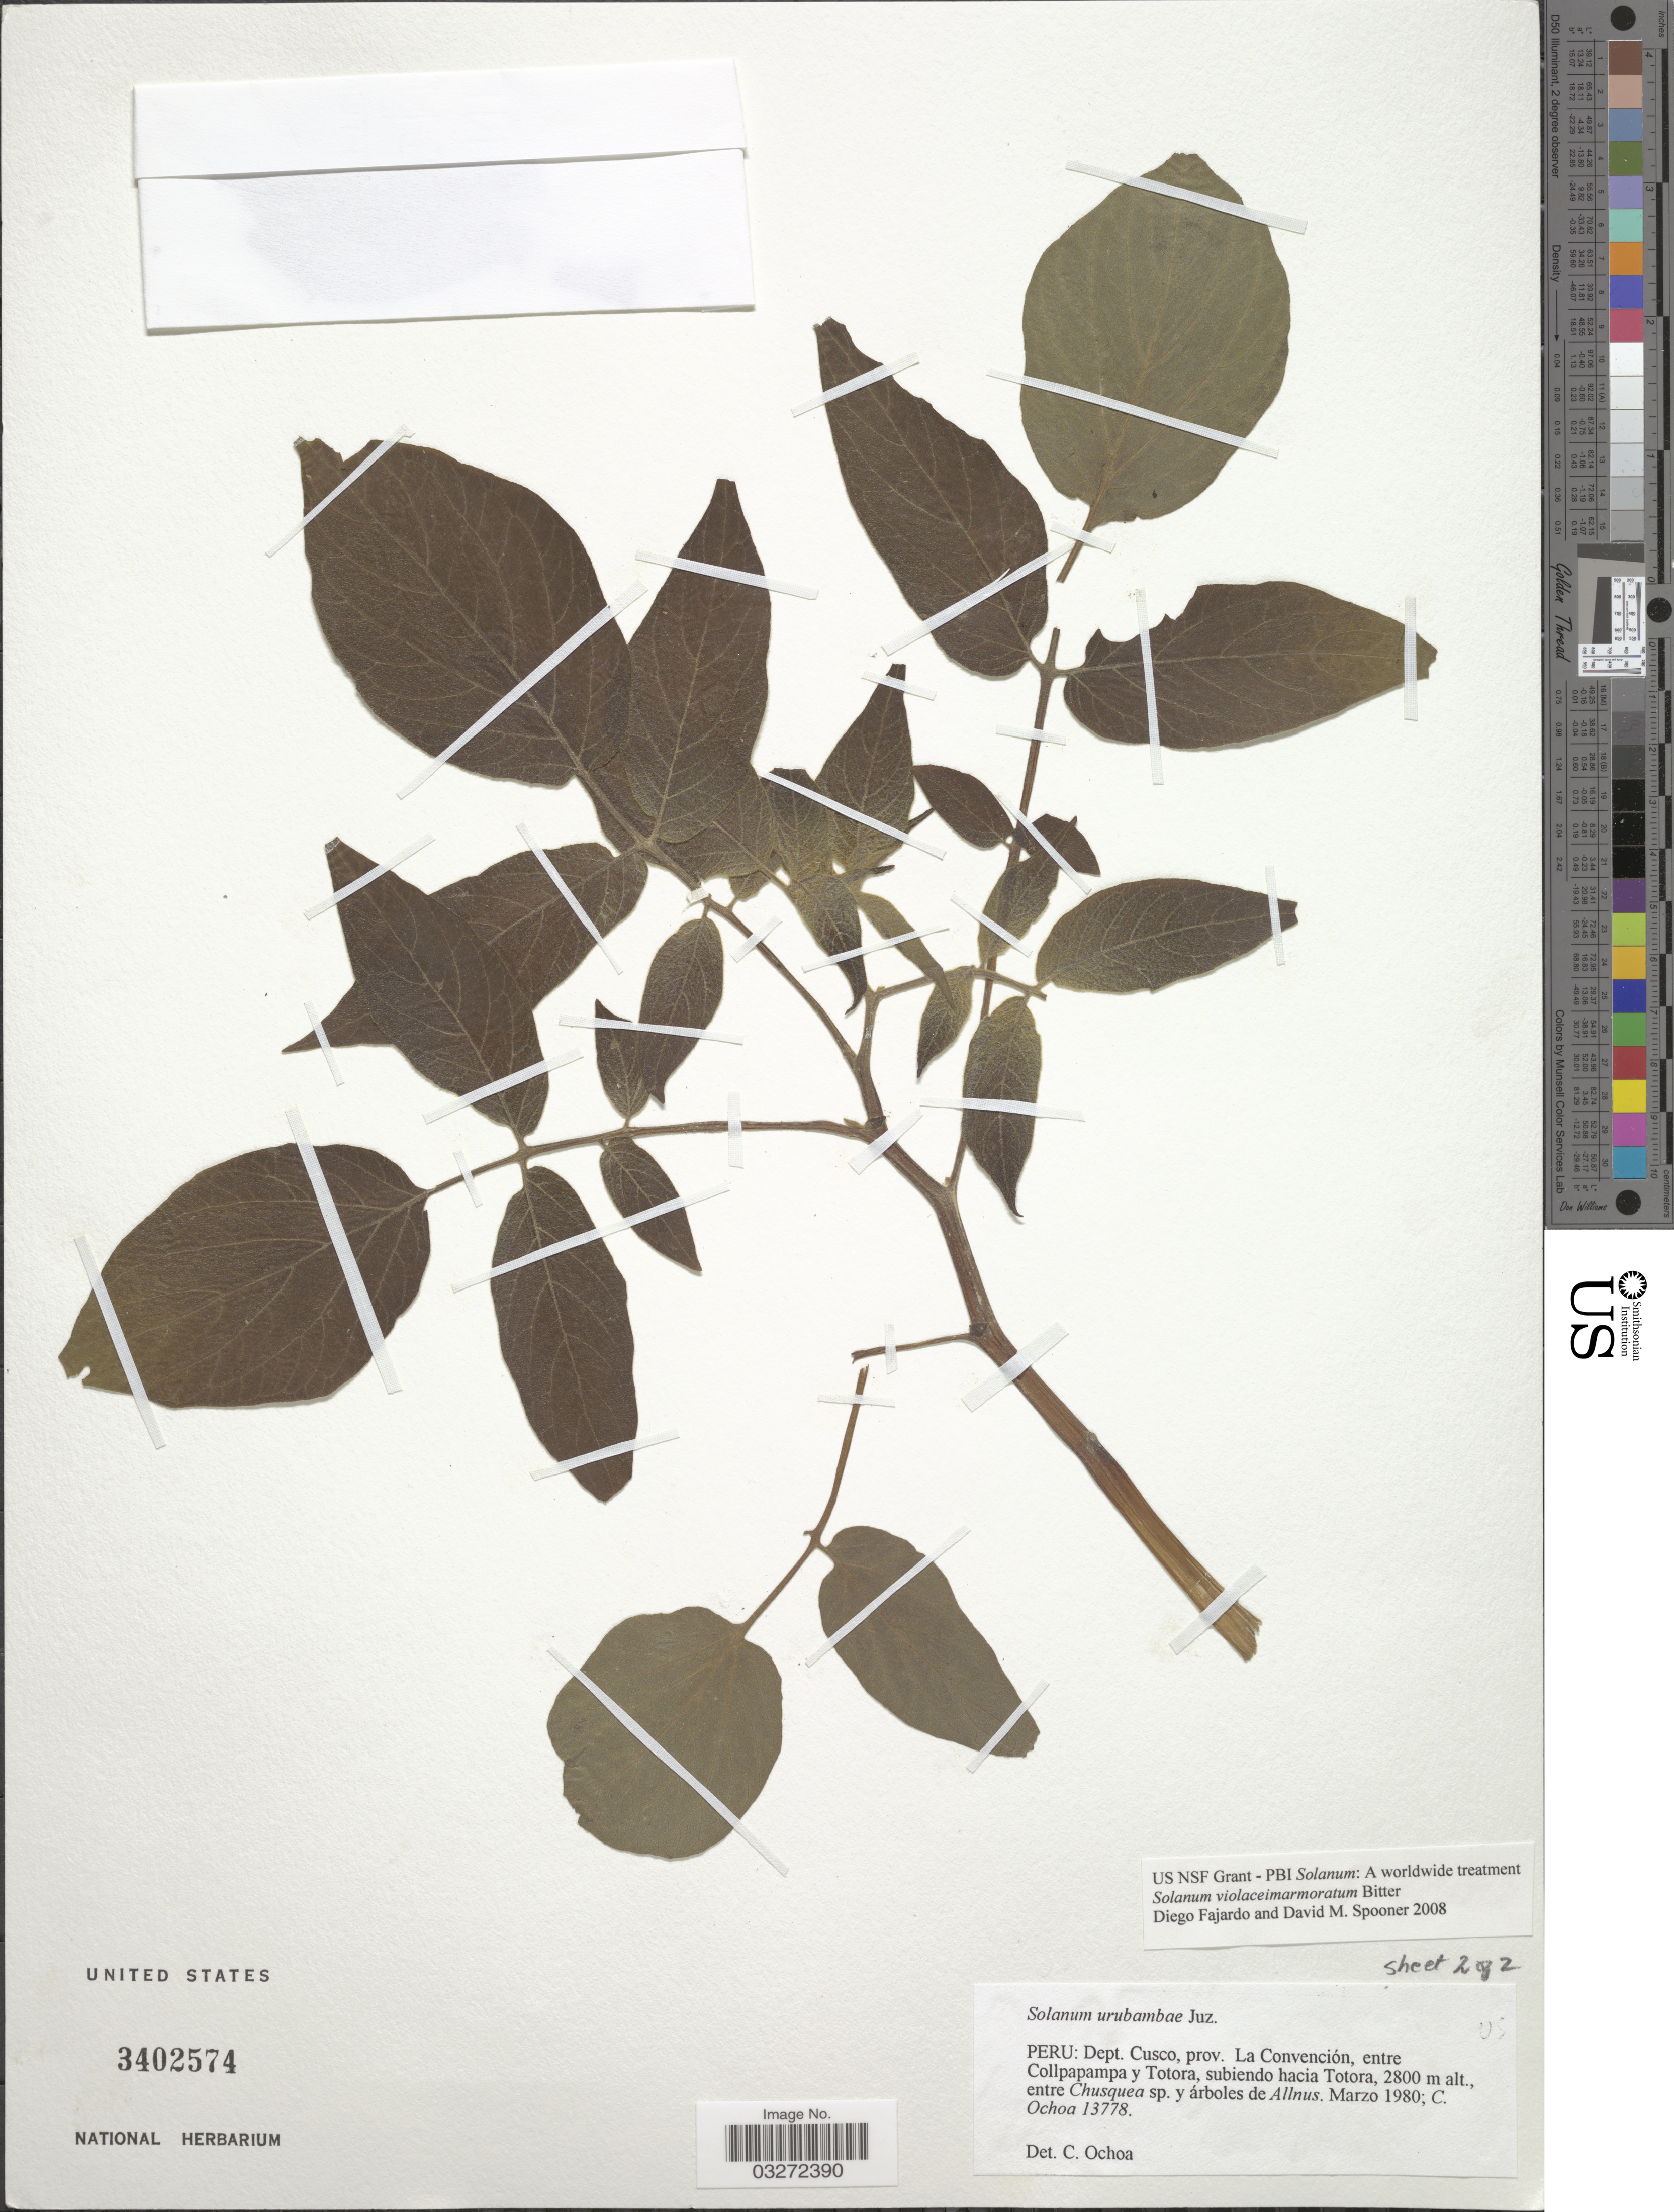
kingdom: Plantae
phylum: Tracheophyta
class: Magnoliopsida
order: Solanales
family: Solanaceae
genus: Solanum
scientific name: Solanum violaceimarmoratum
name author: Bitter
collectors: C. Ochoa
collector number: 13778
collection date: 1980-03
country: Peru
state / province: Cusco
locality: Dept. Cusco, prov. La Convención, entre Collpapampa y Totora, subiendo hacia Totora.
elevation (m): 2800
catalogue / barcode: US 3402574